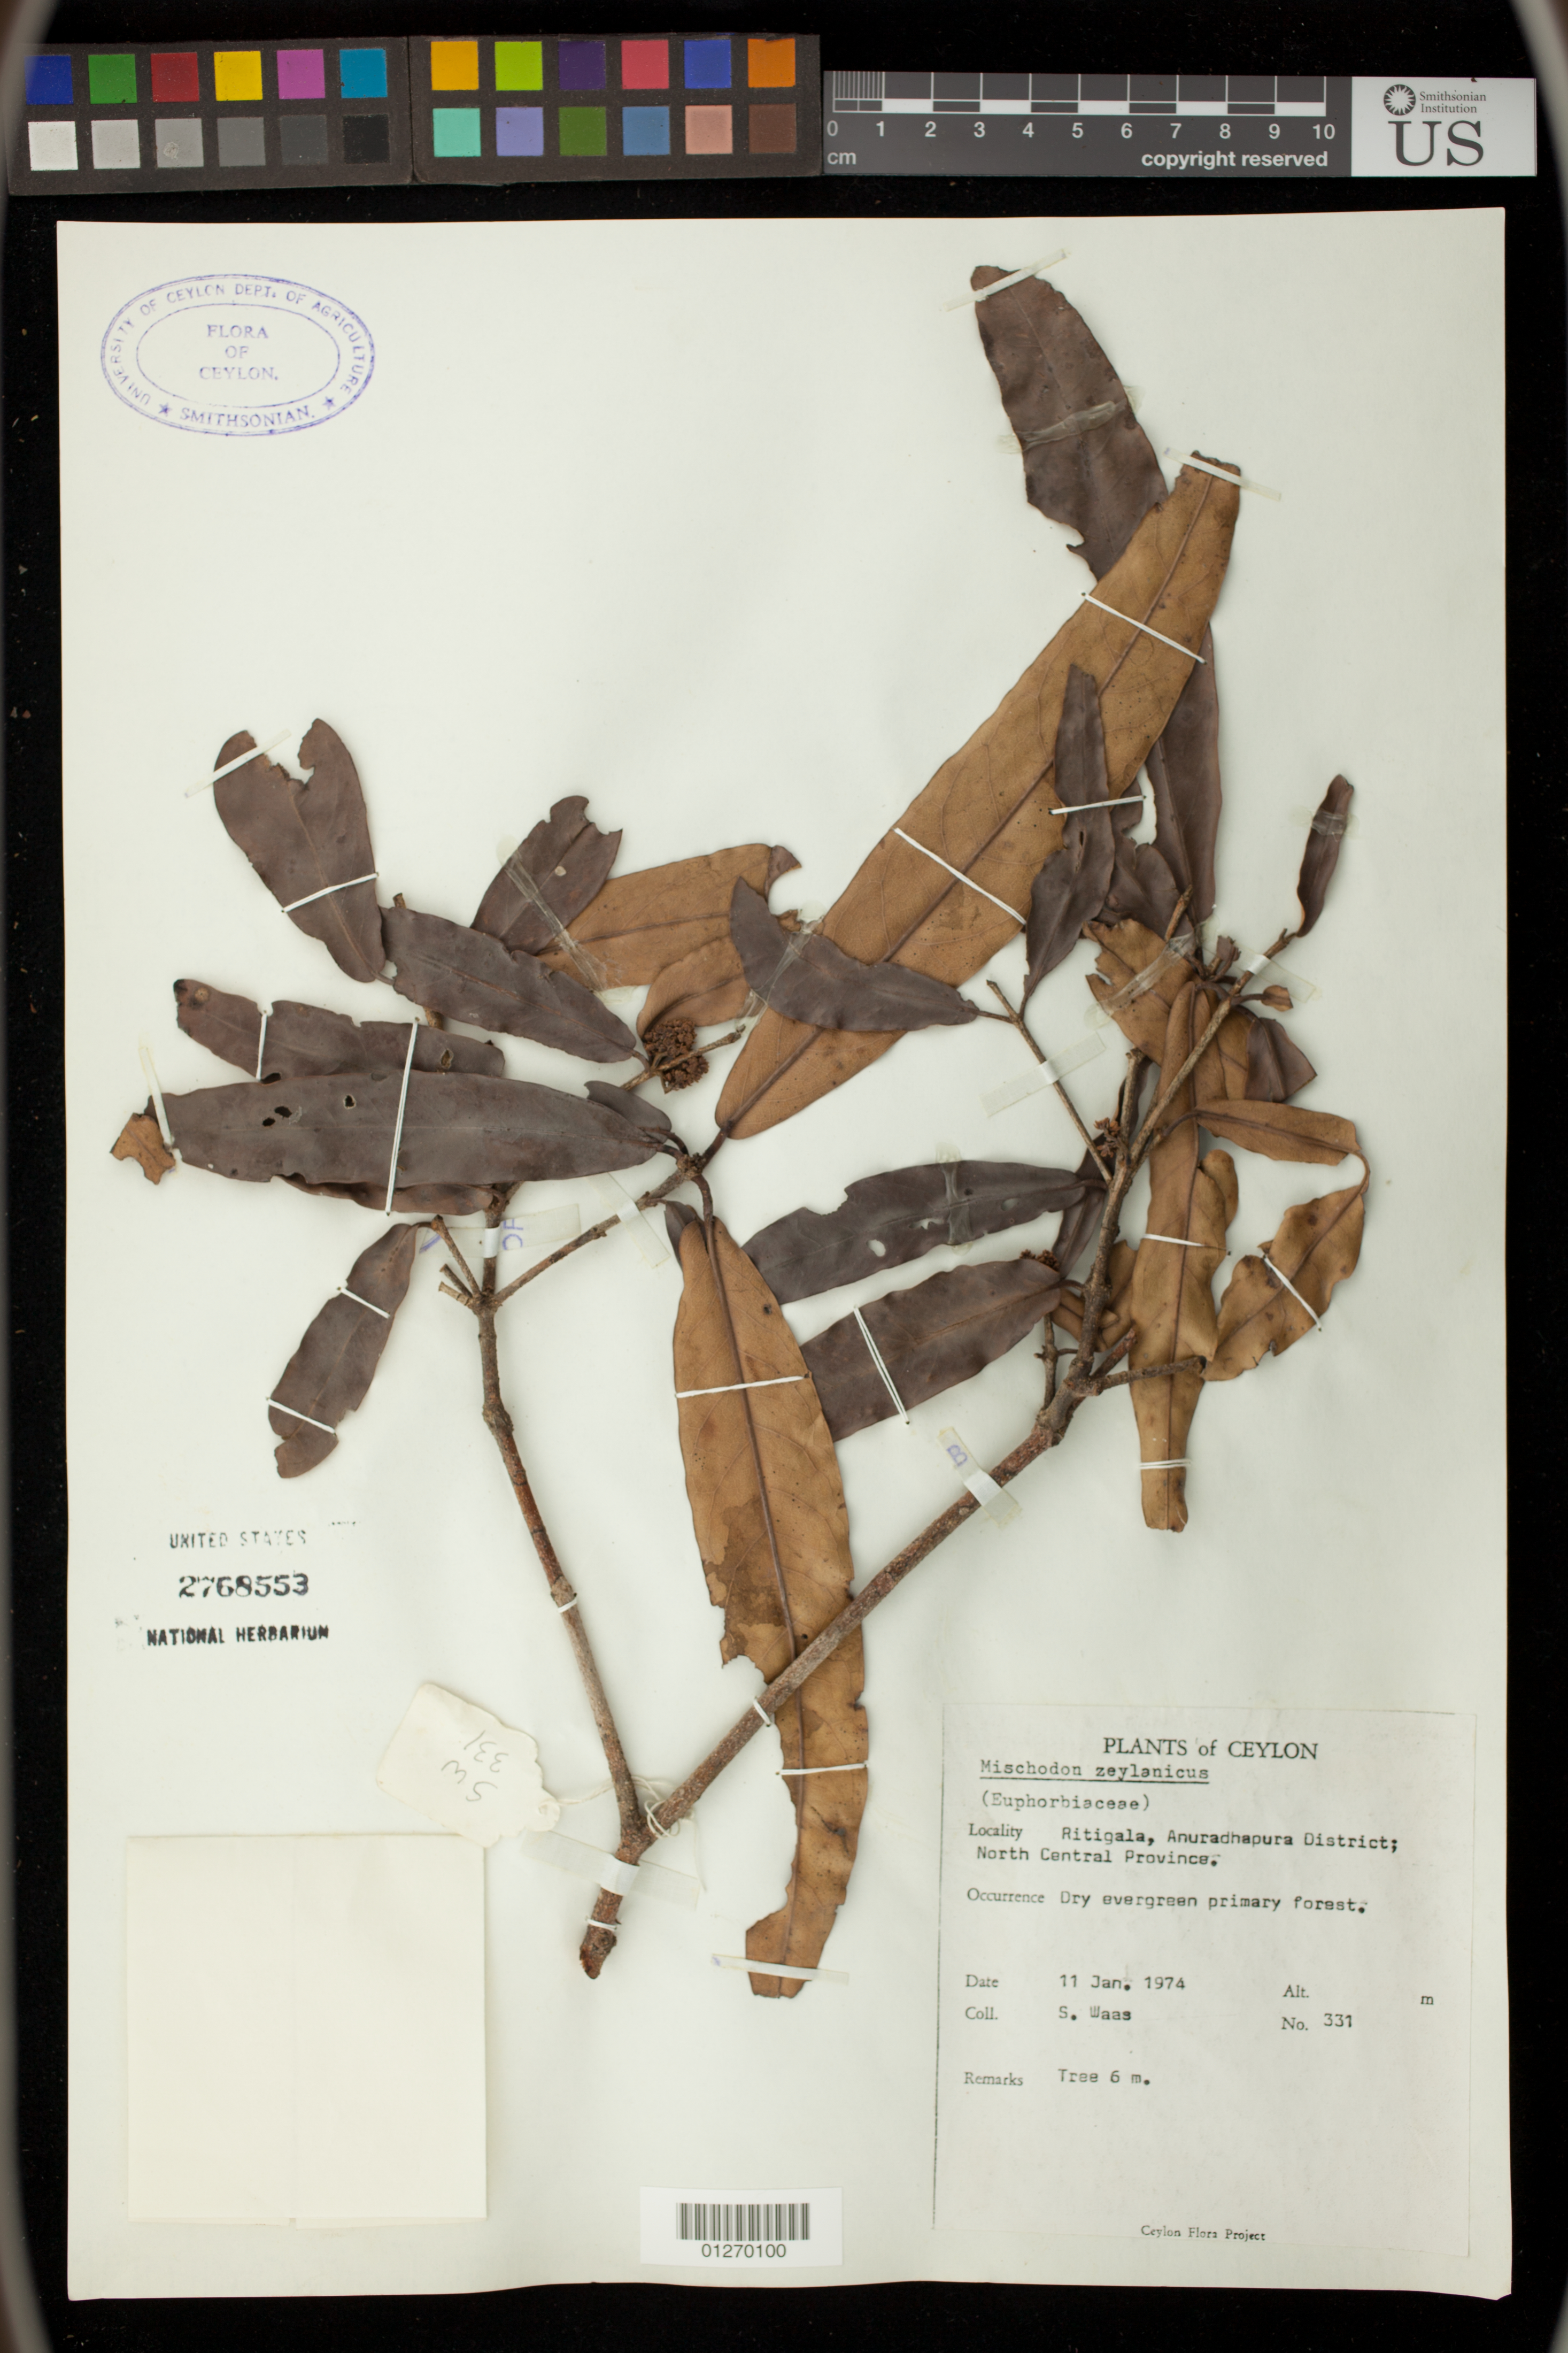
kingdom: Plantae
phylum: Tracheophyta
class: Magnoliopsida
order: Malpighiales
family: Picrodendraceae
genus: Mischodon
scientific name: Mischodon zeylanicus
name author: Thwaites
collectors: S. Waas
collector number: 331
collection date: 1974-01-11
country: Sri Lanka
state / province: North Central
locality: Ritigala, Anuradhapura District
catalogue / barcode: US 2768553